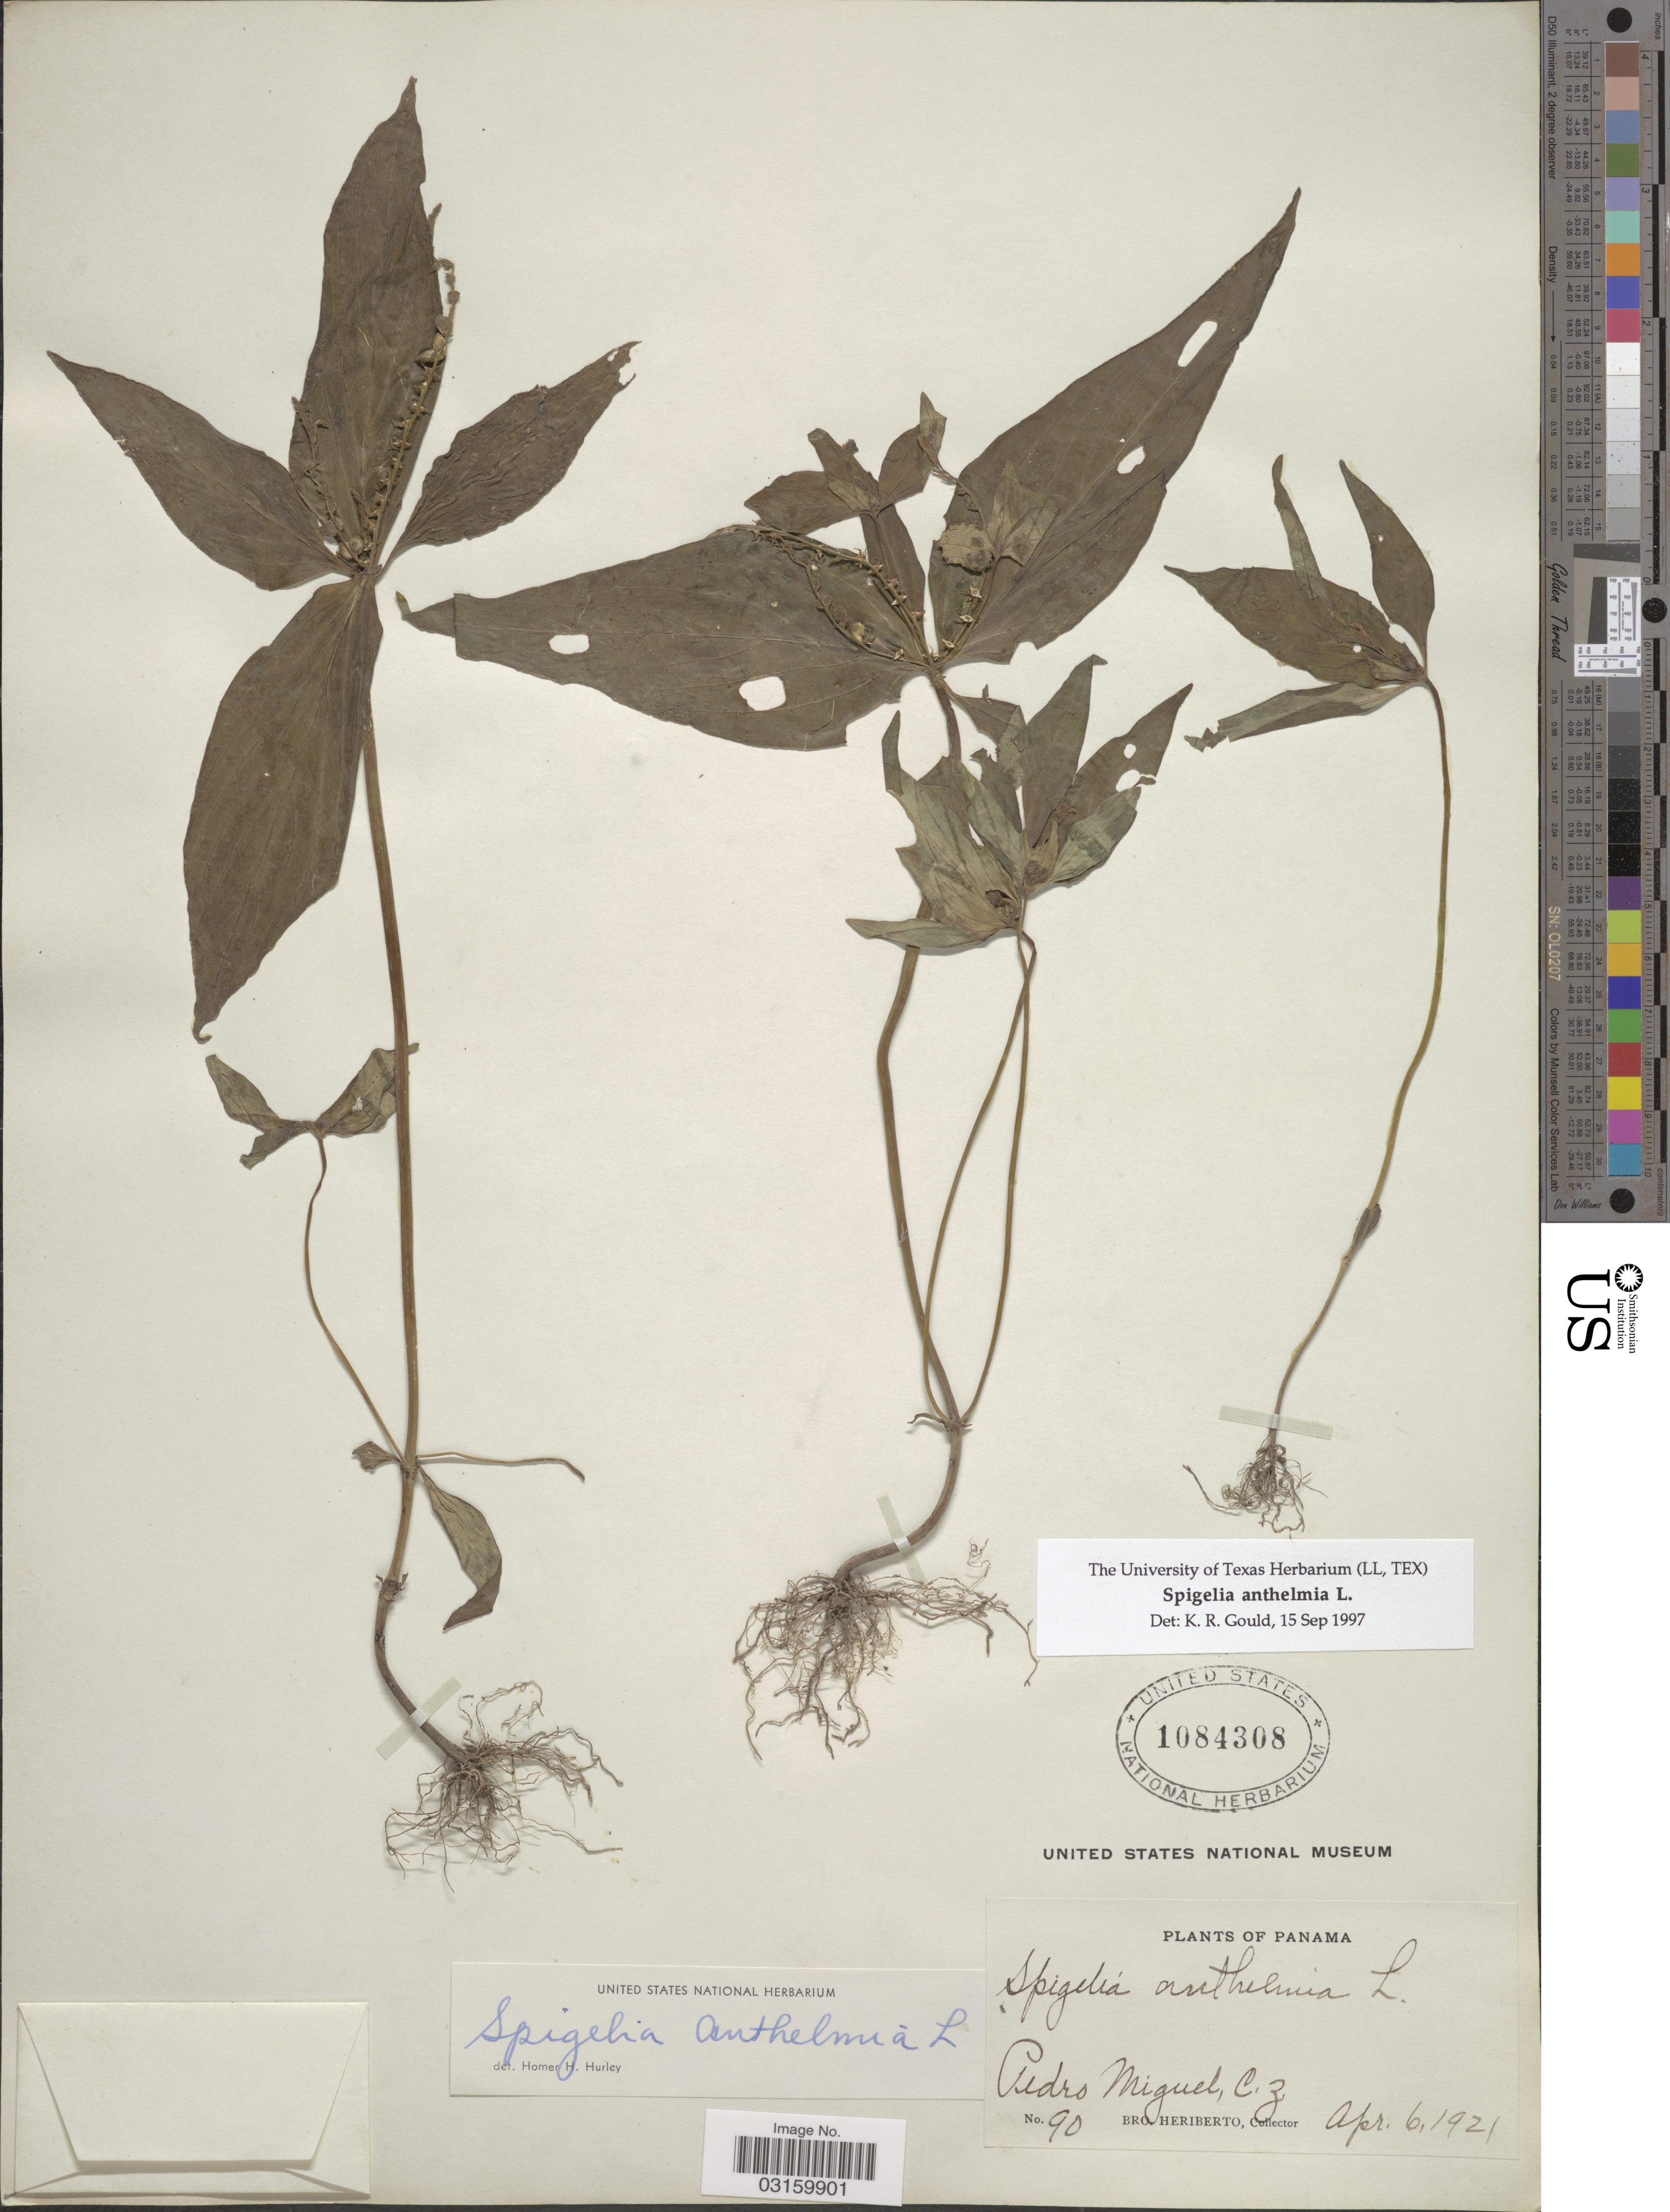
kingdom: Plantae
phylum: Tracheophyta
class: Magnoliopsida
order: Gentianales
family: Loganiaceae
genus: Spigelia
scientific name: Spigelia anthelmia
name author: L.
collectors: B. Heriberto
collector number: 90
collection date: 1921-04-06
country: Panama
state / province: Colón / Panamá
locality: Pedro Miguel, C. Z.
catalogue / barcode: US 1084308